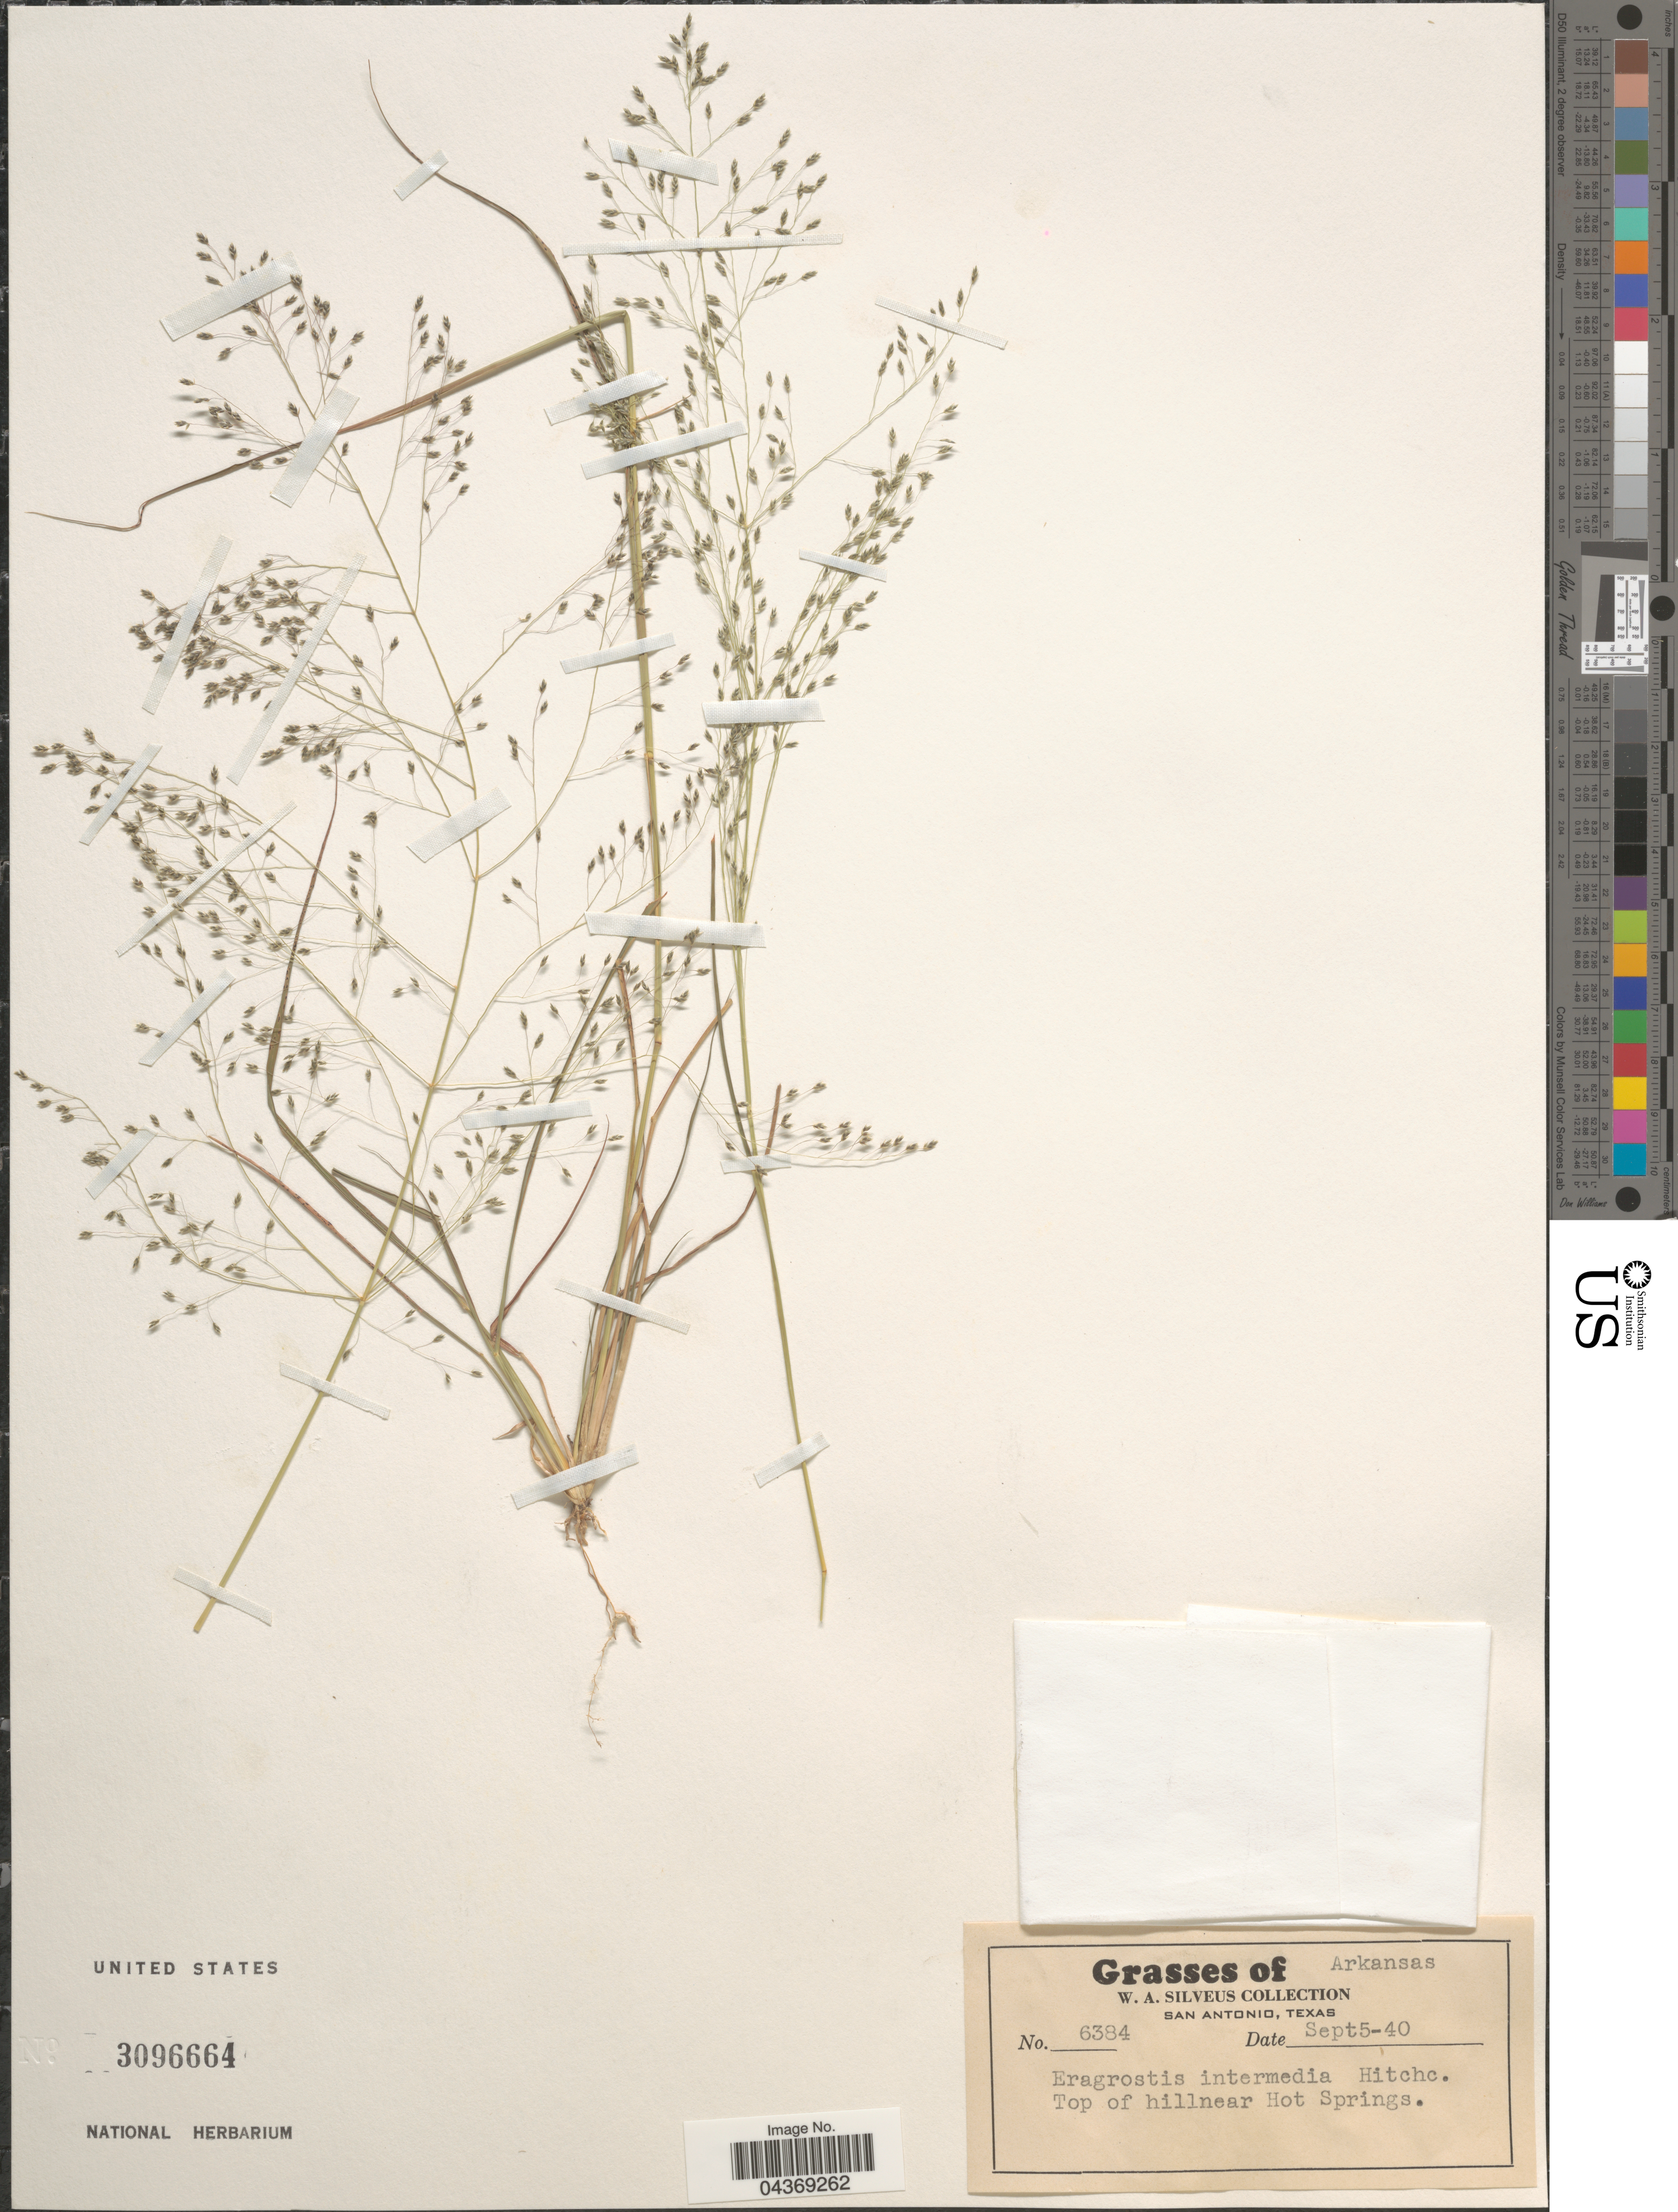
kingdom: Plantae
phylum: Tracheophyta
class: Liliopsida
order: Poales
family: Poaceae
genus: Eragrostis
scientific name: Eragrostis intermedia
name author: Hitchc.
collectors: W. Silveus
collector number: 6384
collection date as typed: Transcribed d/m/y: 5/9/40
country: United States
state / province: Arkansas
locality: Top of hillnear Hot Springs.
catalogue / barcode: US 3096664